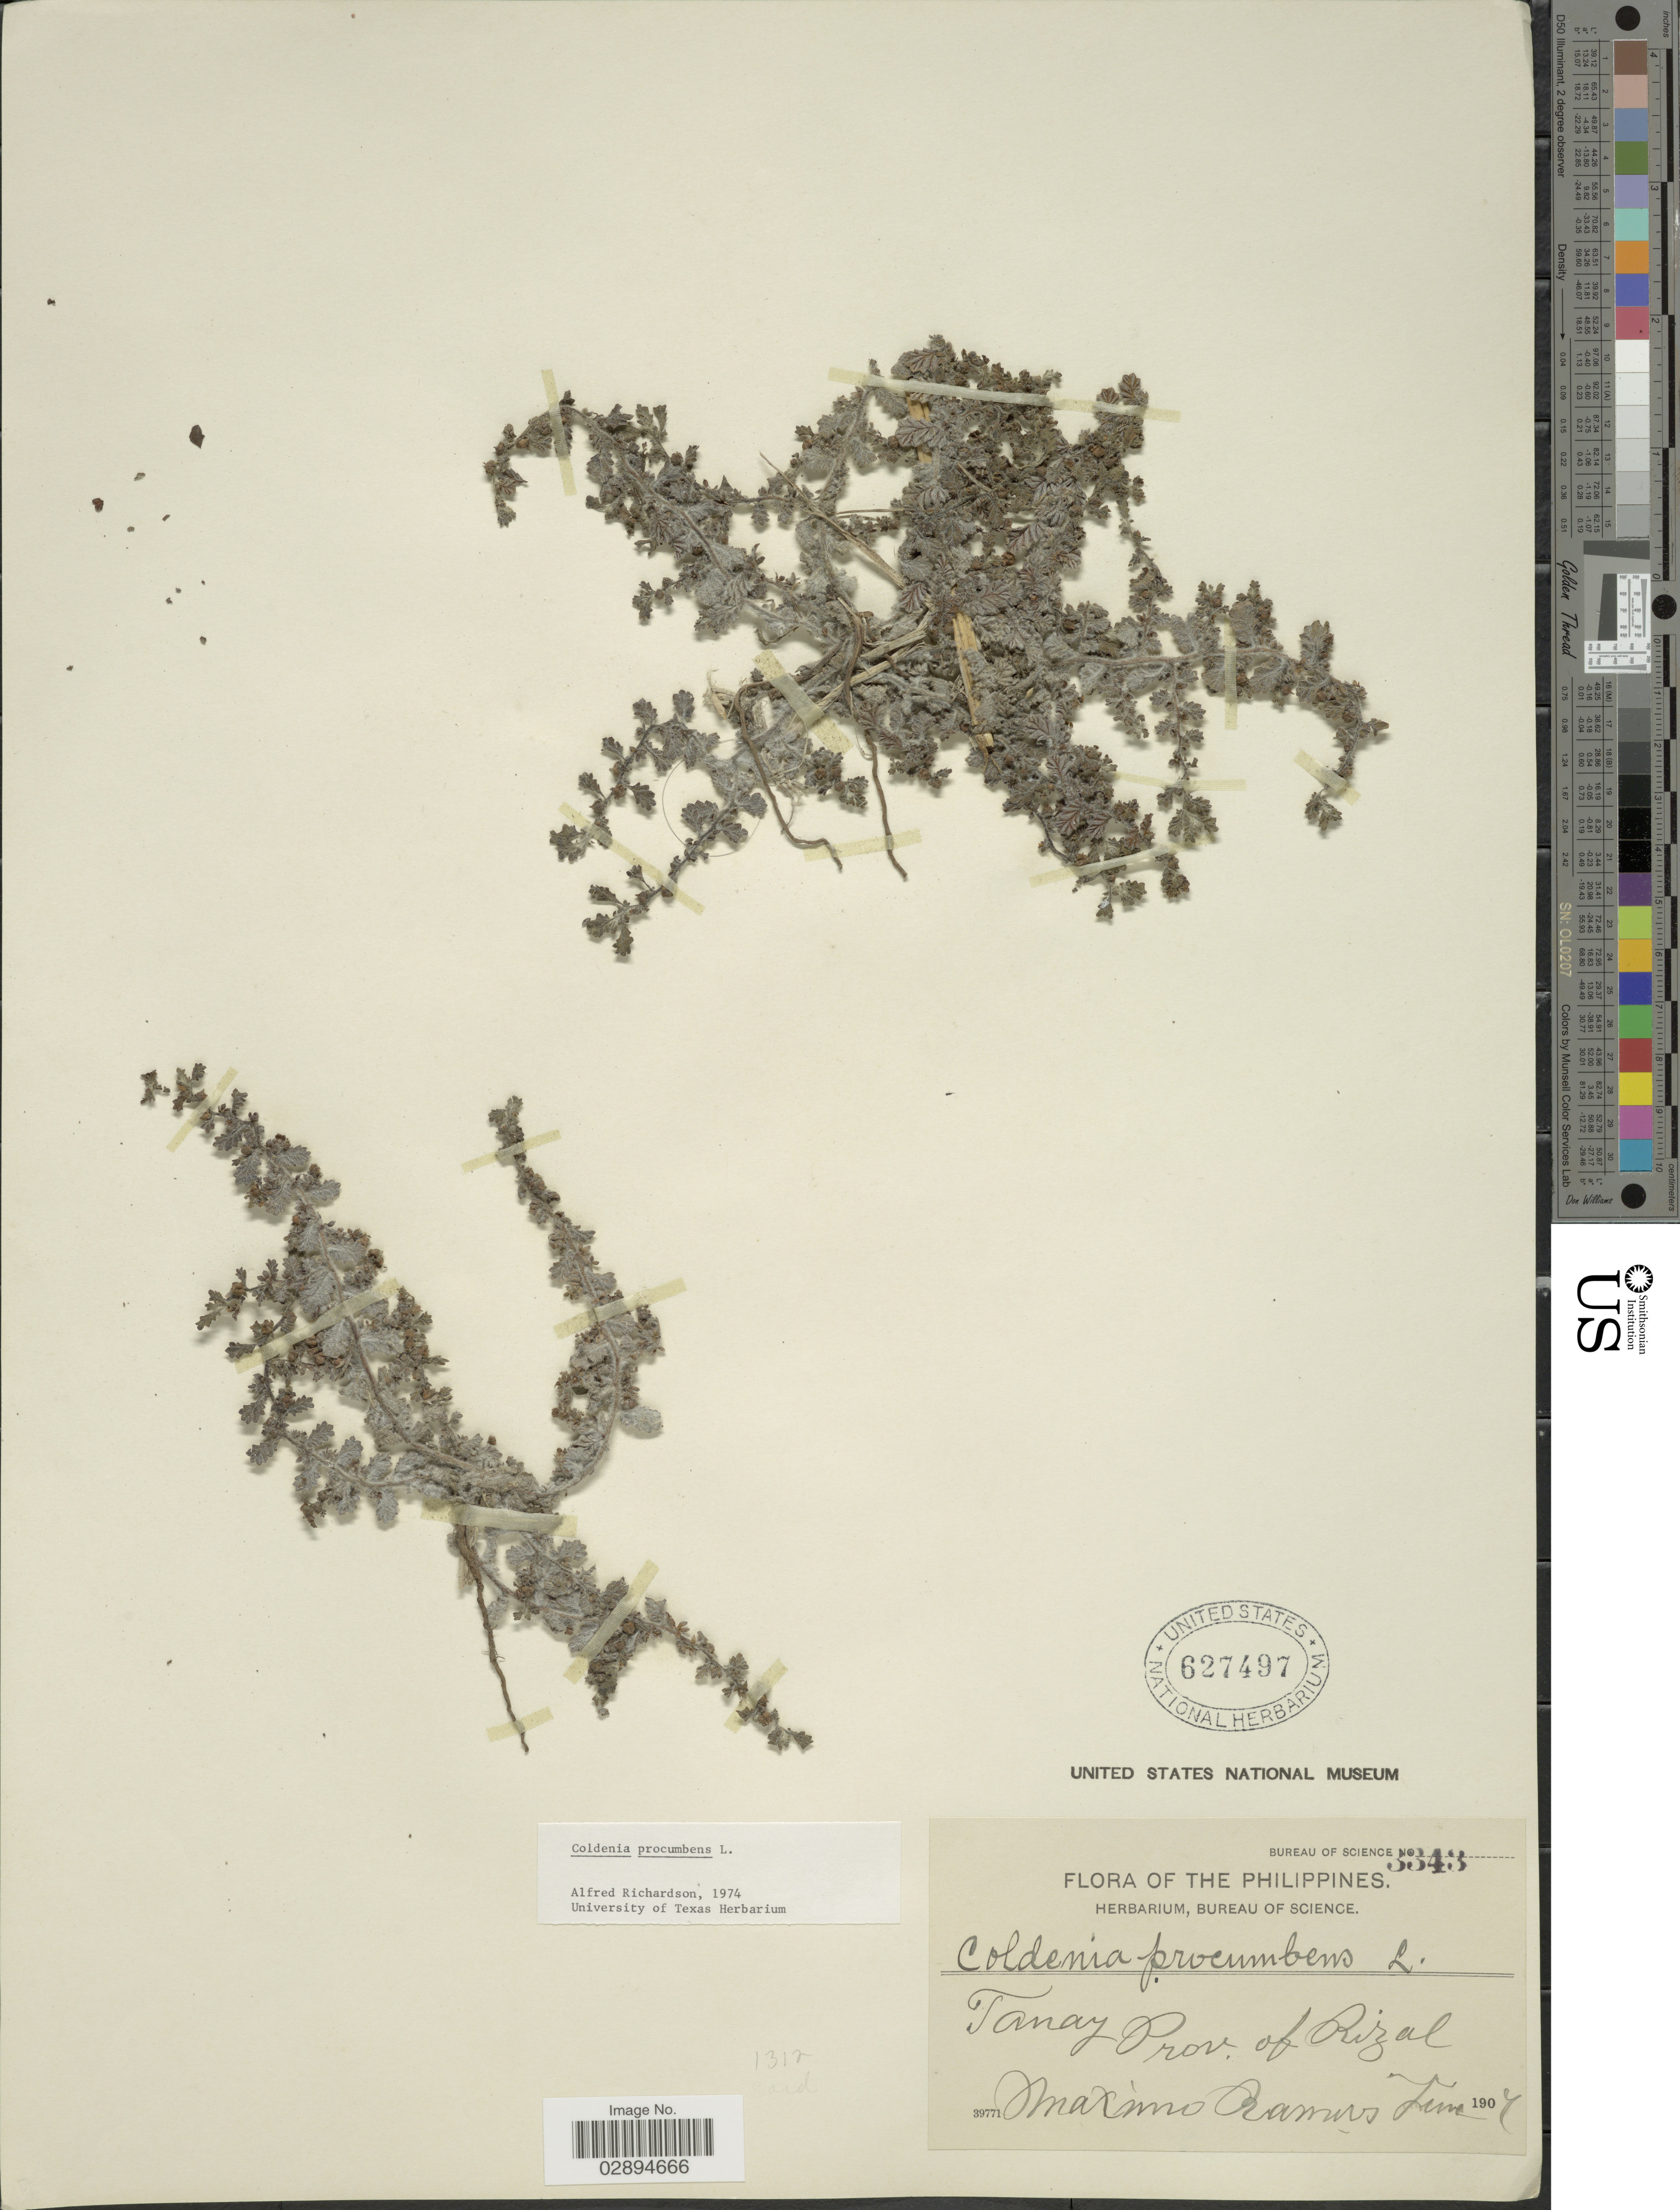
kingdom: Plantae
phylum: Tracheophyta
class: Magnoliopsida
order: Boraginales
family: Coldeniaceae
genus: Coldenia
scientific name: Coldenia procumbens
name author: L.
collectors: M. Ramos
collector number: Bureau of Science 3343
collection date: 1907-06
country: Philippines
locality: Tanay Prov. of Rizal.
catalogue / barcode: US 627497